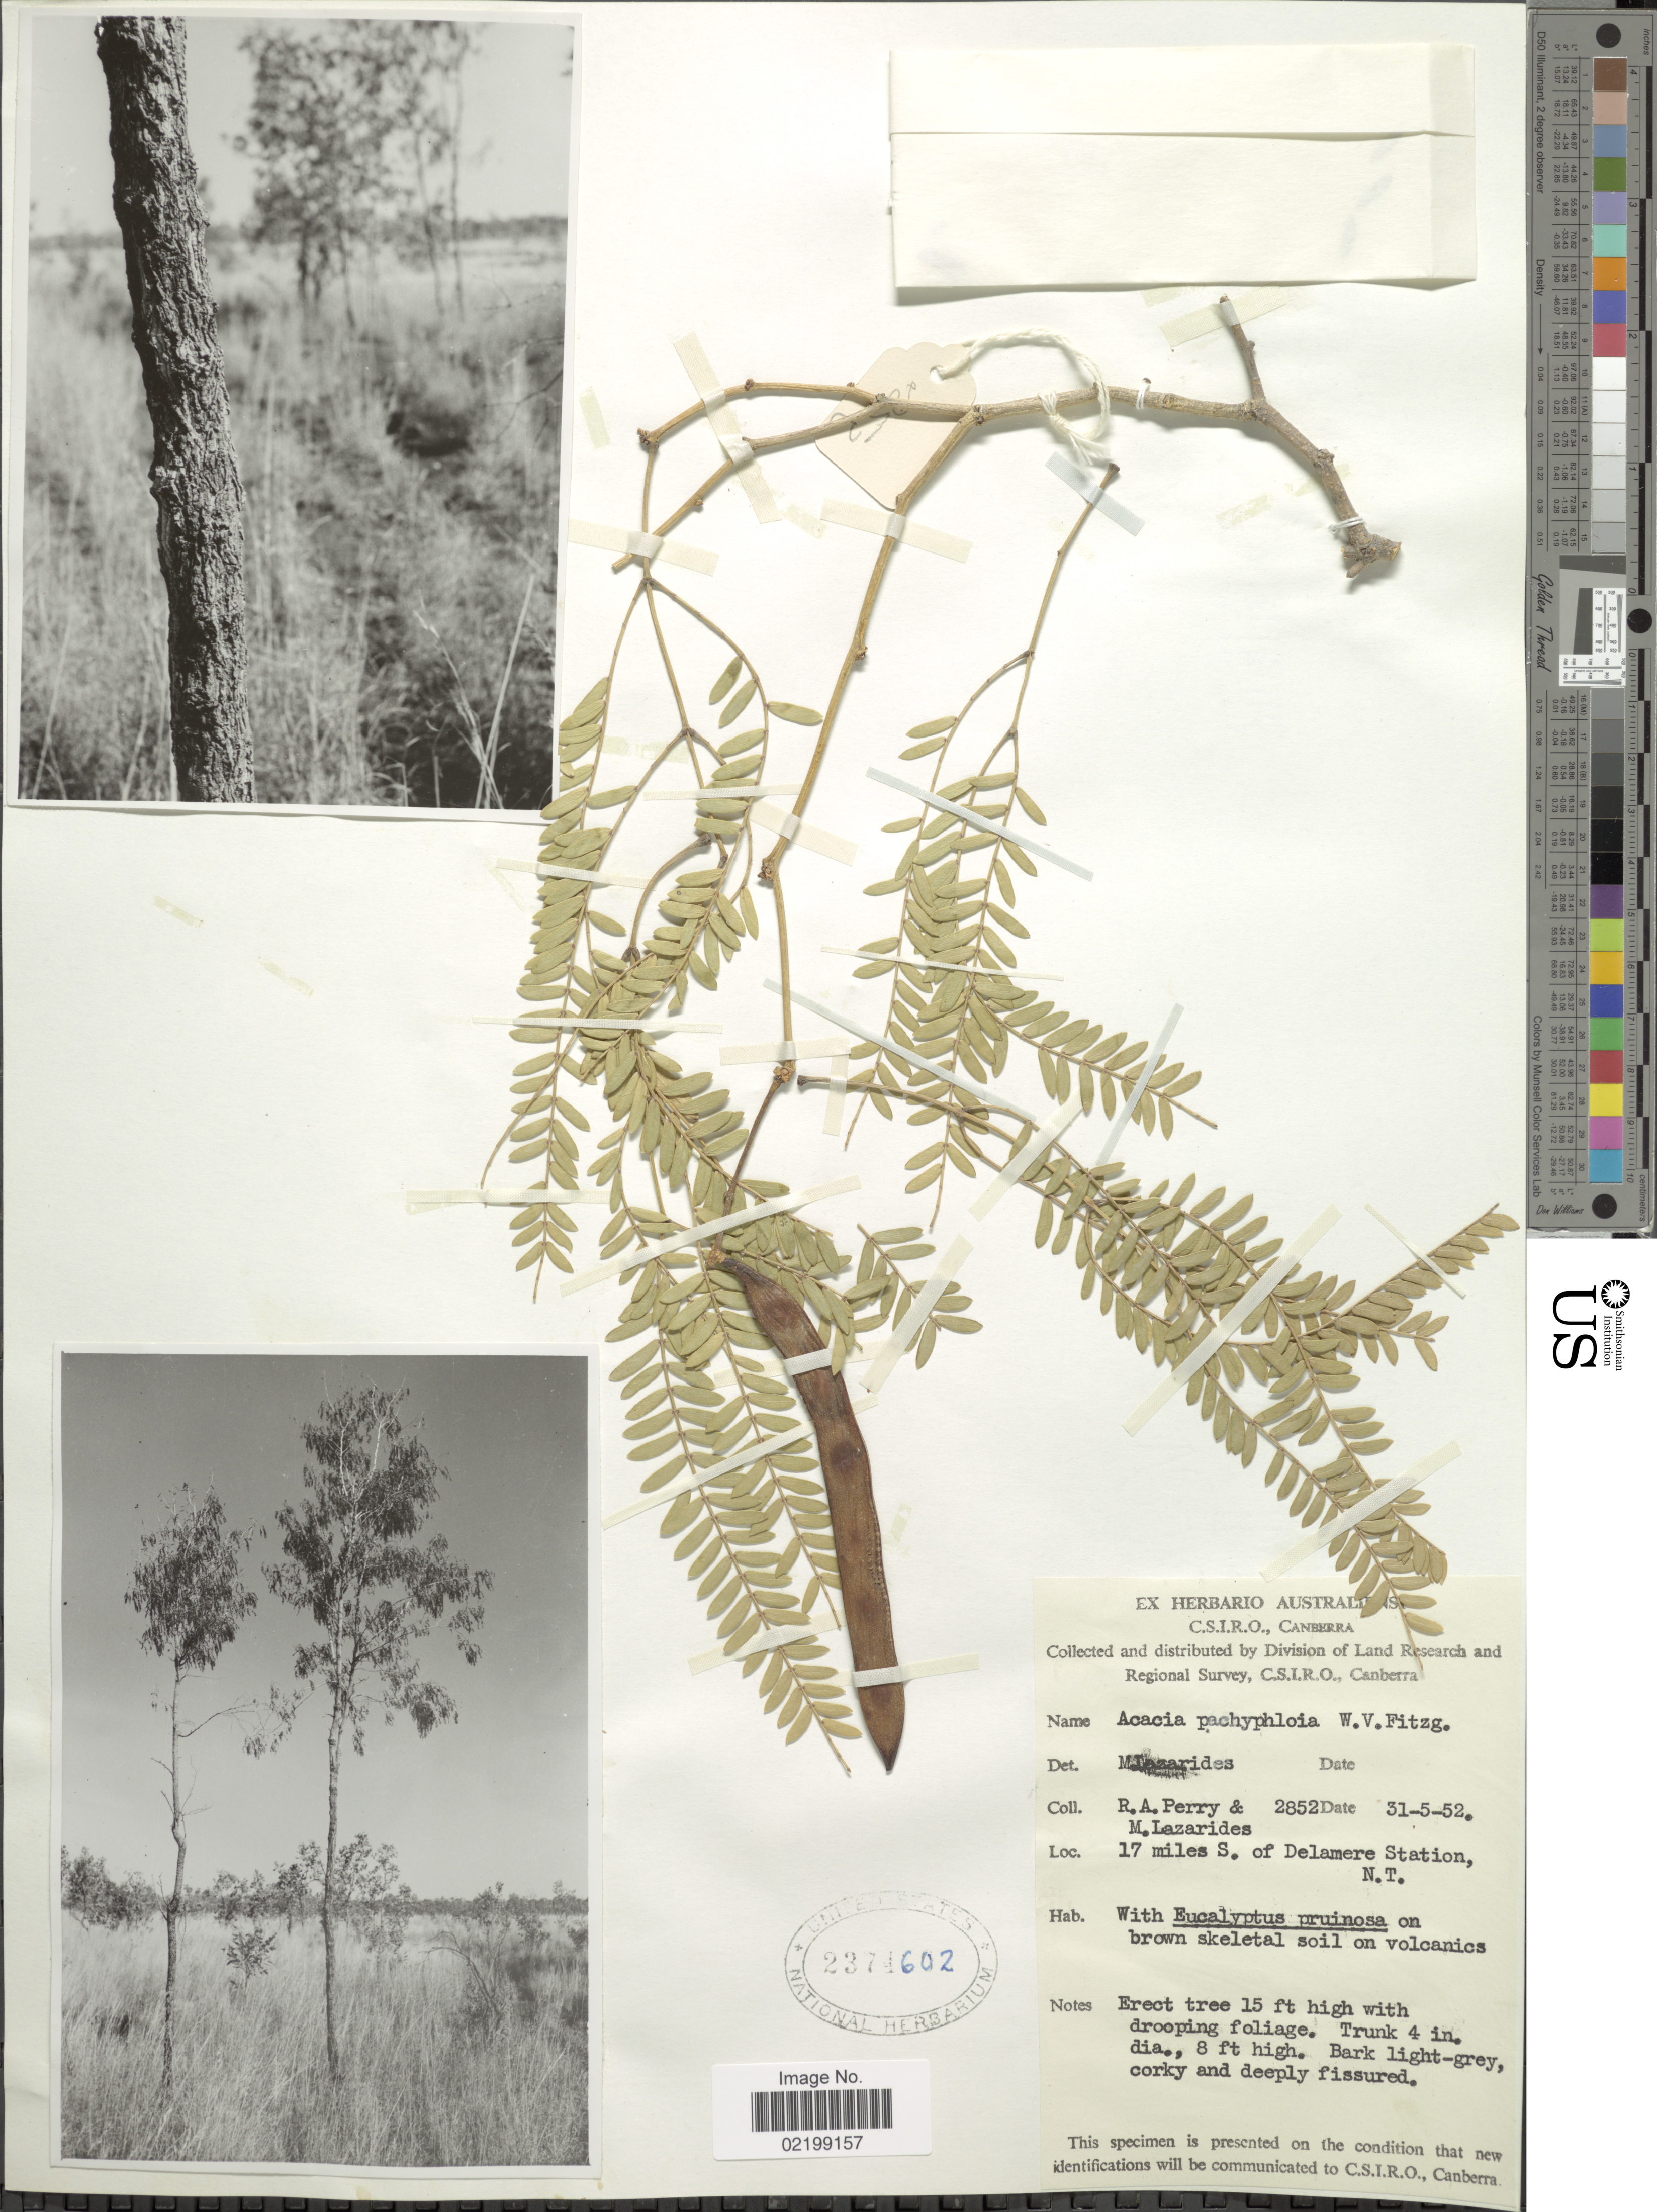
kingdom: Plantae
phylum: Tracheophyta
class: Magnoliopsida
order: Fabales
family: Fabaceae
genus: Acacia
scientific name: Acacia pachyphloia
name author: W. Fitzg.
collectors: Perry, R. A. & M. Lazarides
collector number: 2852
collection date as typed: Transcribed d/m/y: 31/5/52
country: Australia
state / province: Northern Territory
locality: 17 miles S. of Delamere Station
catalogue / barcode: US 2374602